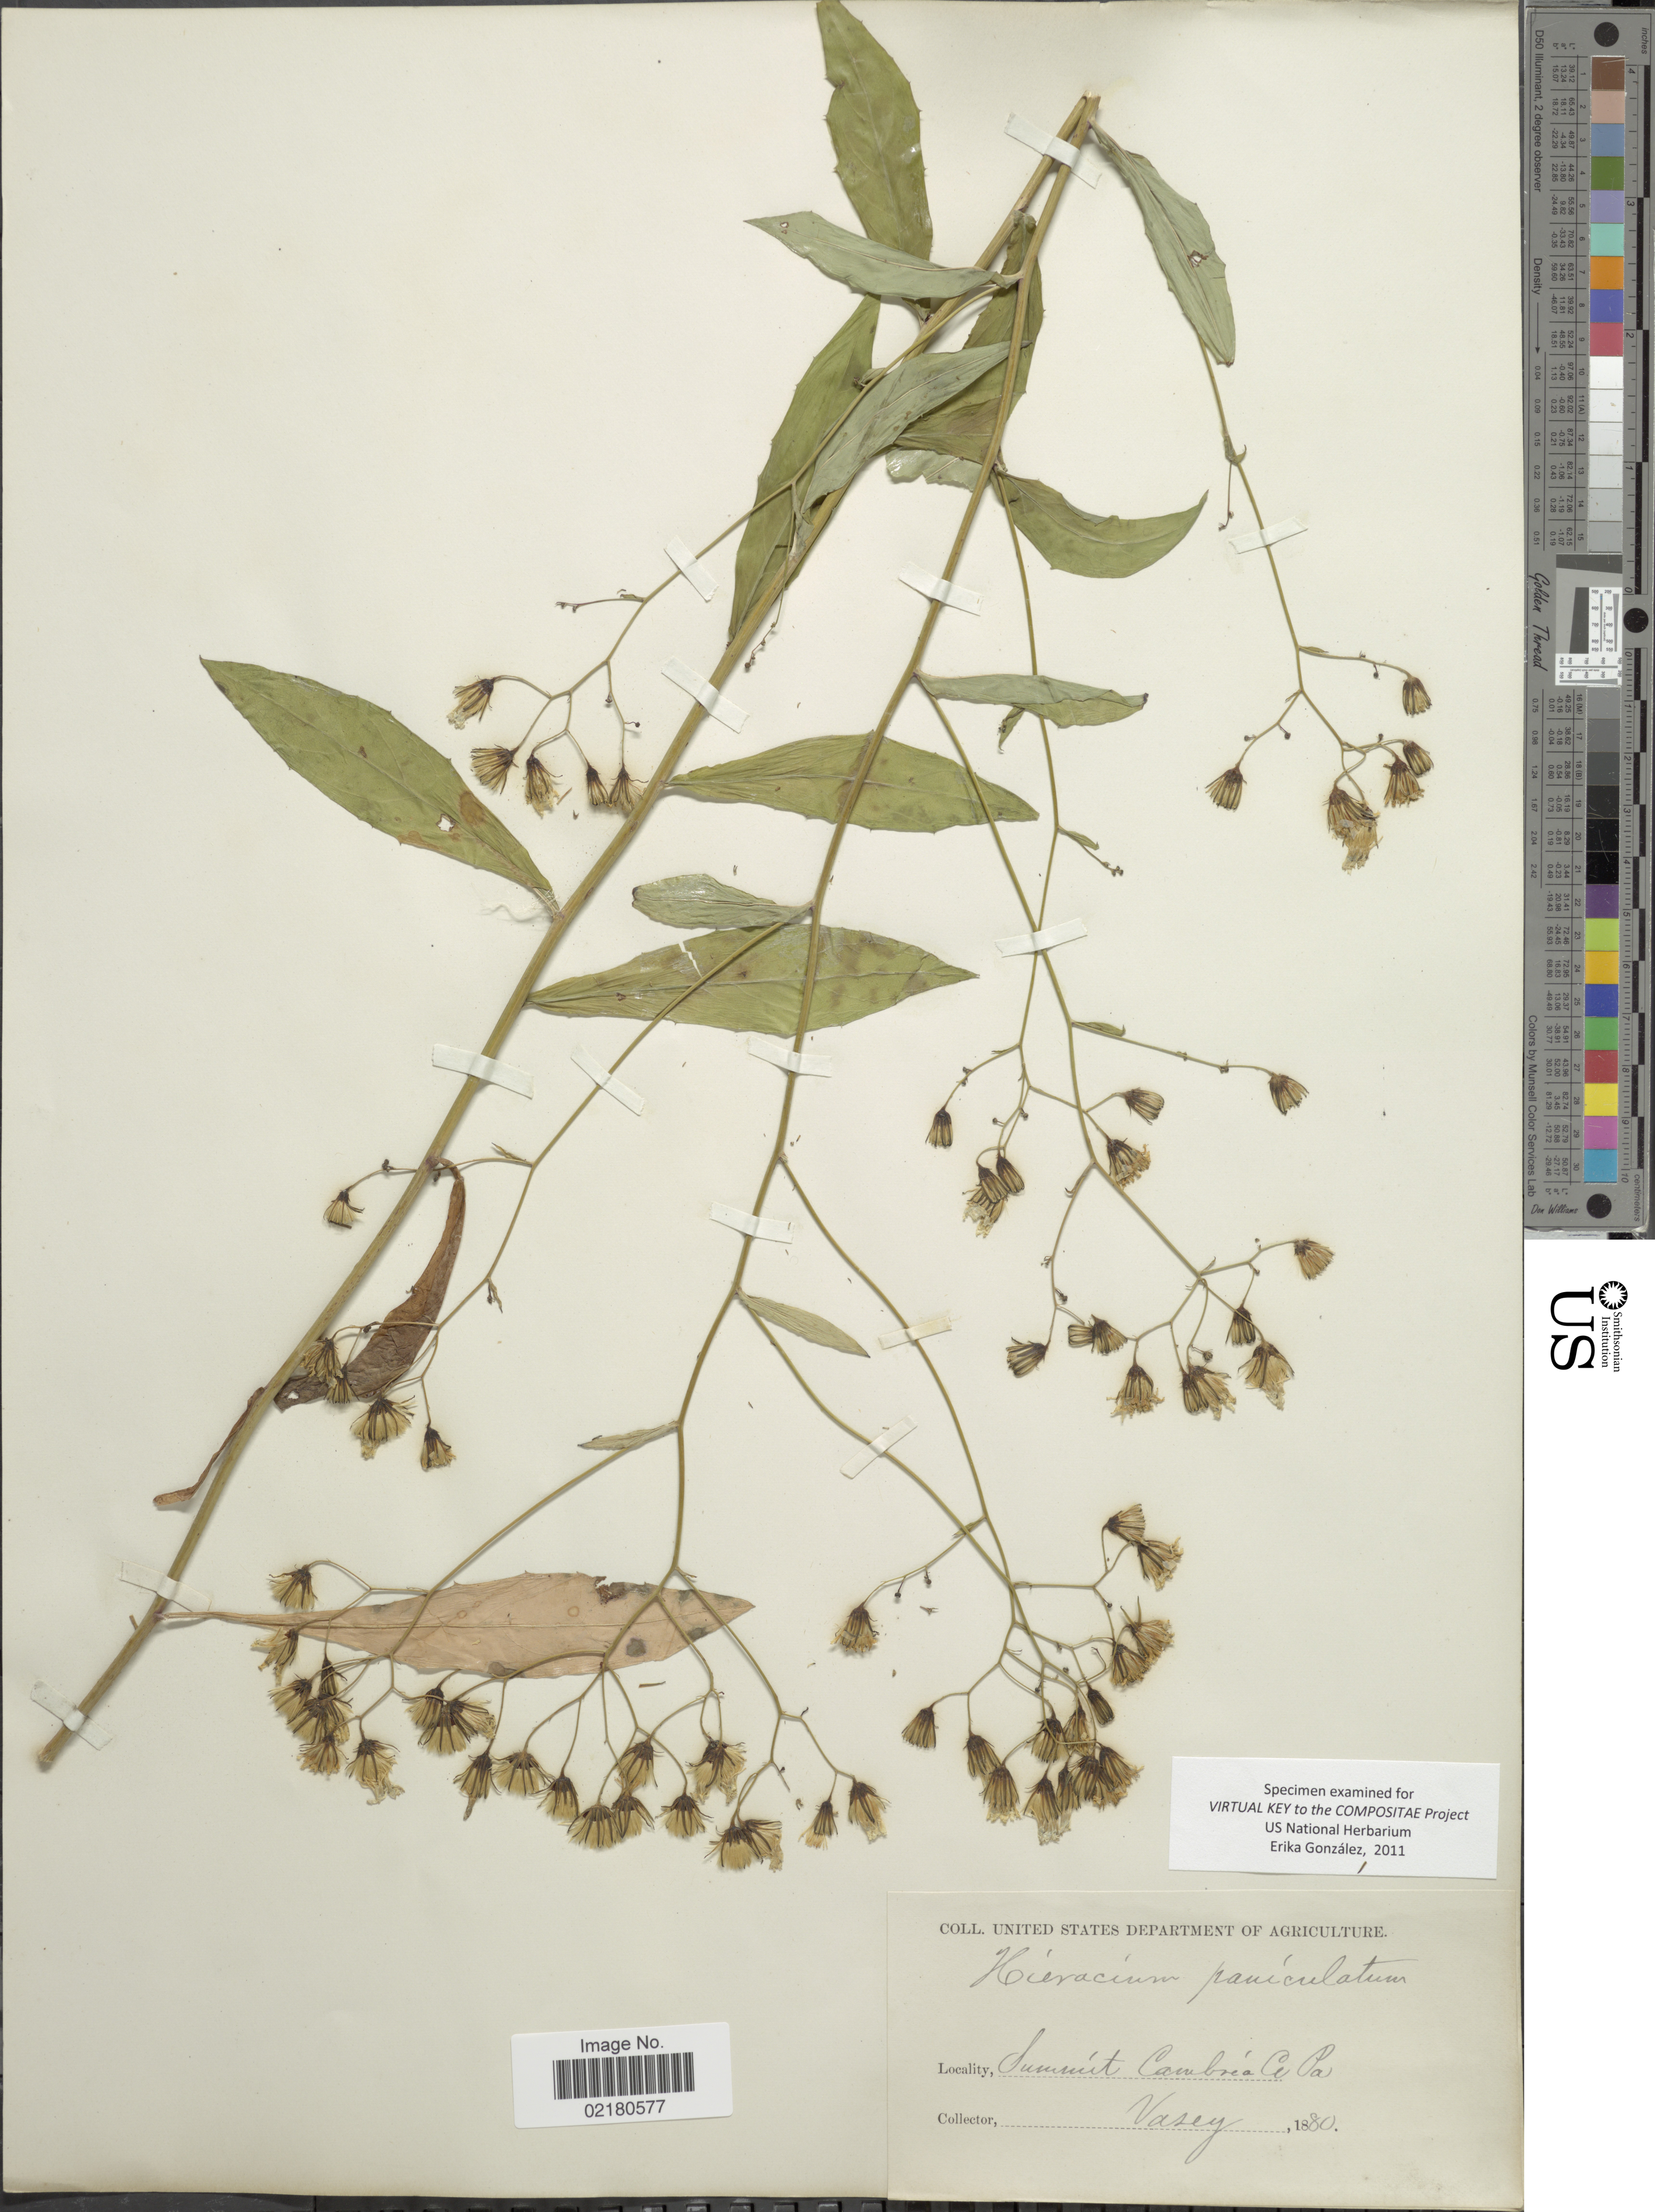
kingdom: Plantae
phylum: Tracheophyta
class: Magnoliopsida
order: Asterales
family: Asteraceae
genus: Hieracium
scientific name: Hieracium paniculatum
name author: L.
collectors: Vasey, --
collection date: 1880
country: United States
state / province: Pennsylvania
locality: Summit Cambria Co.